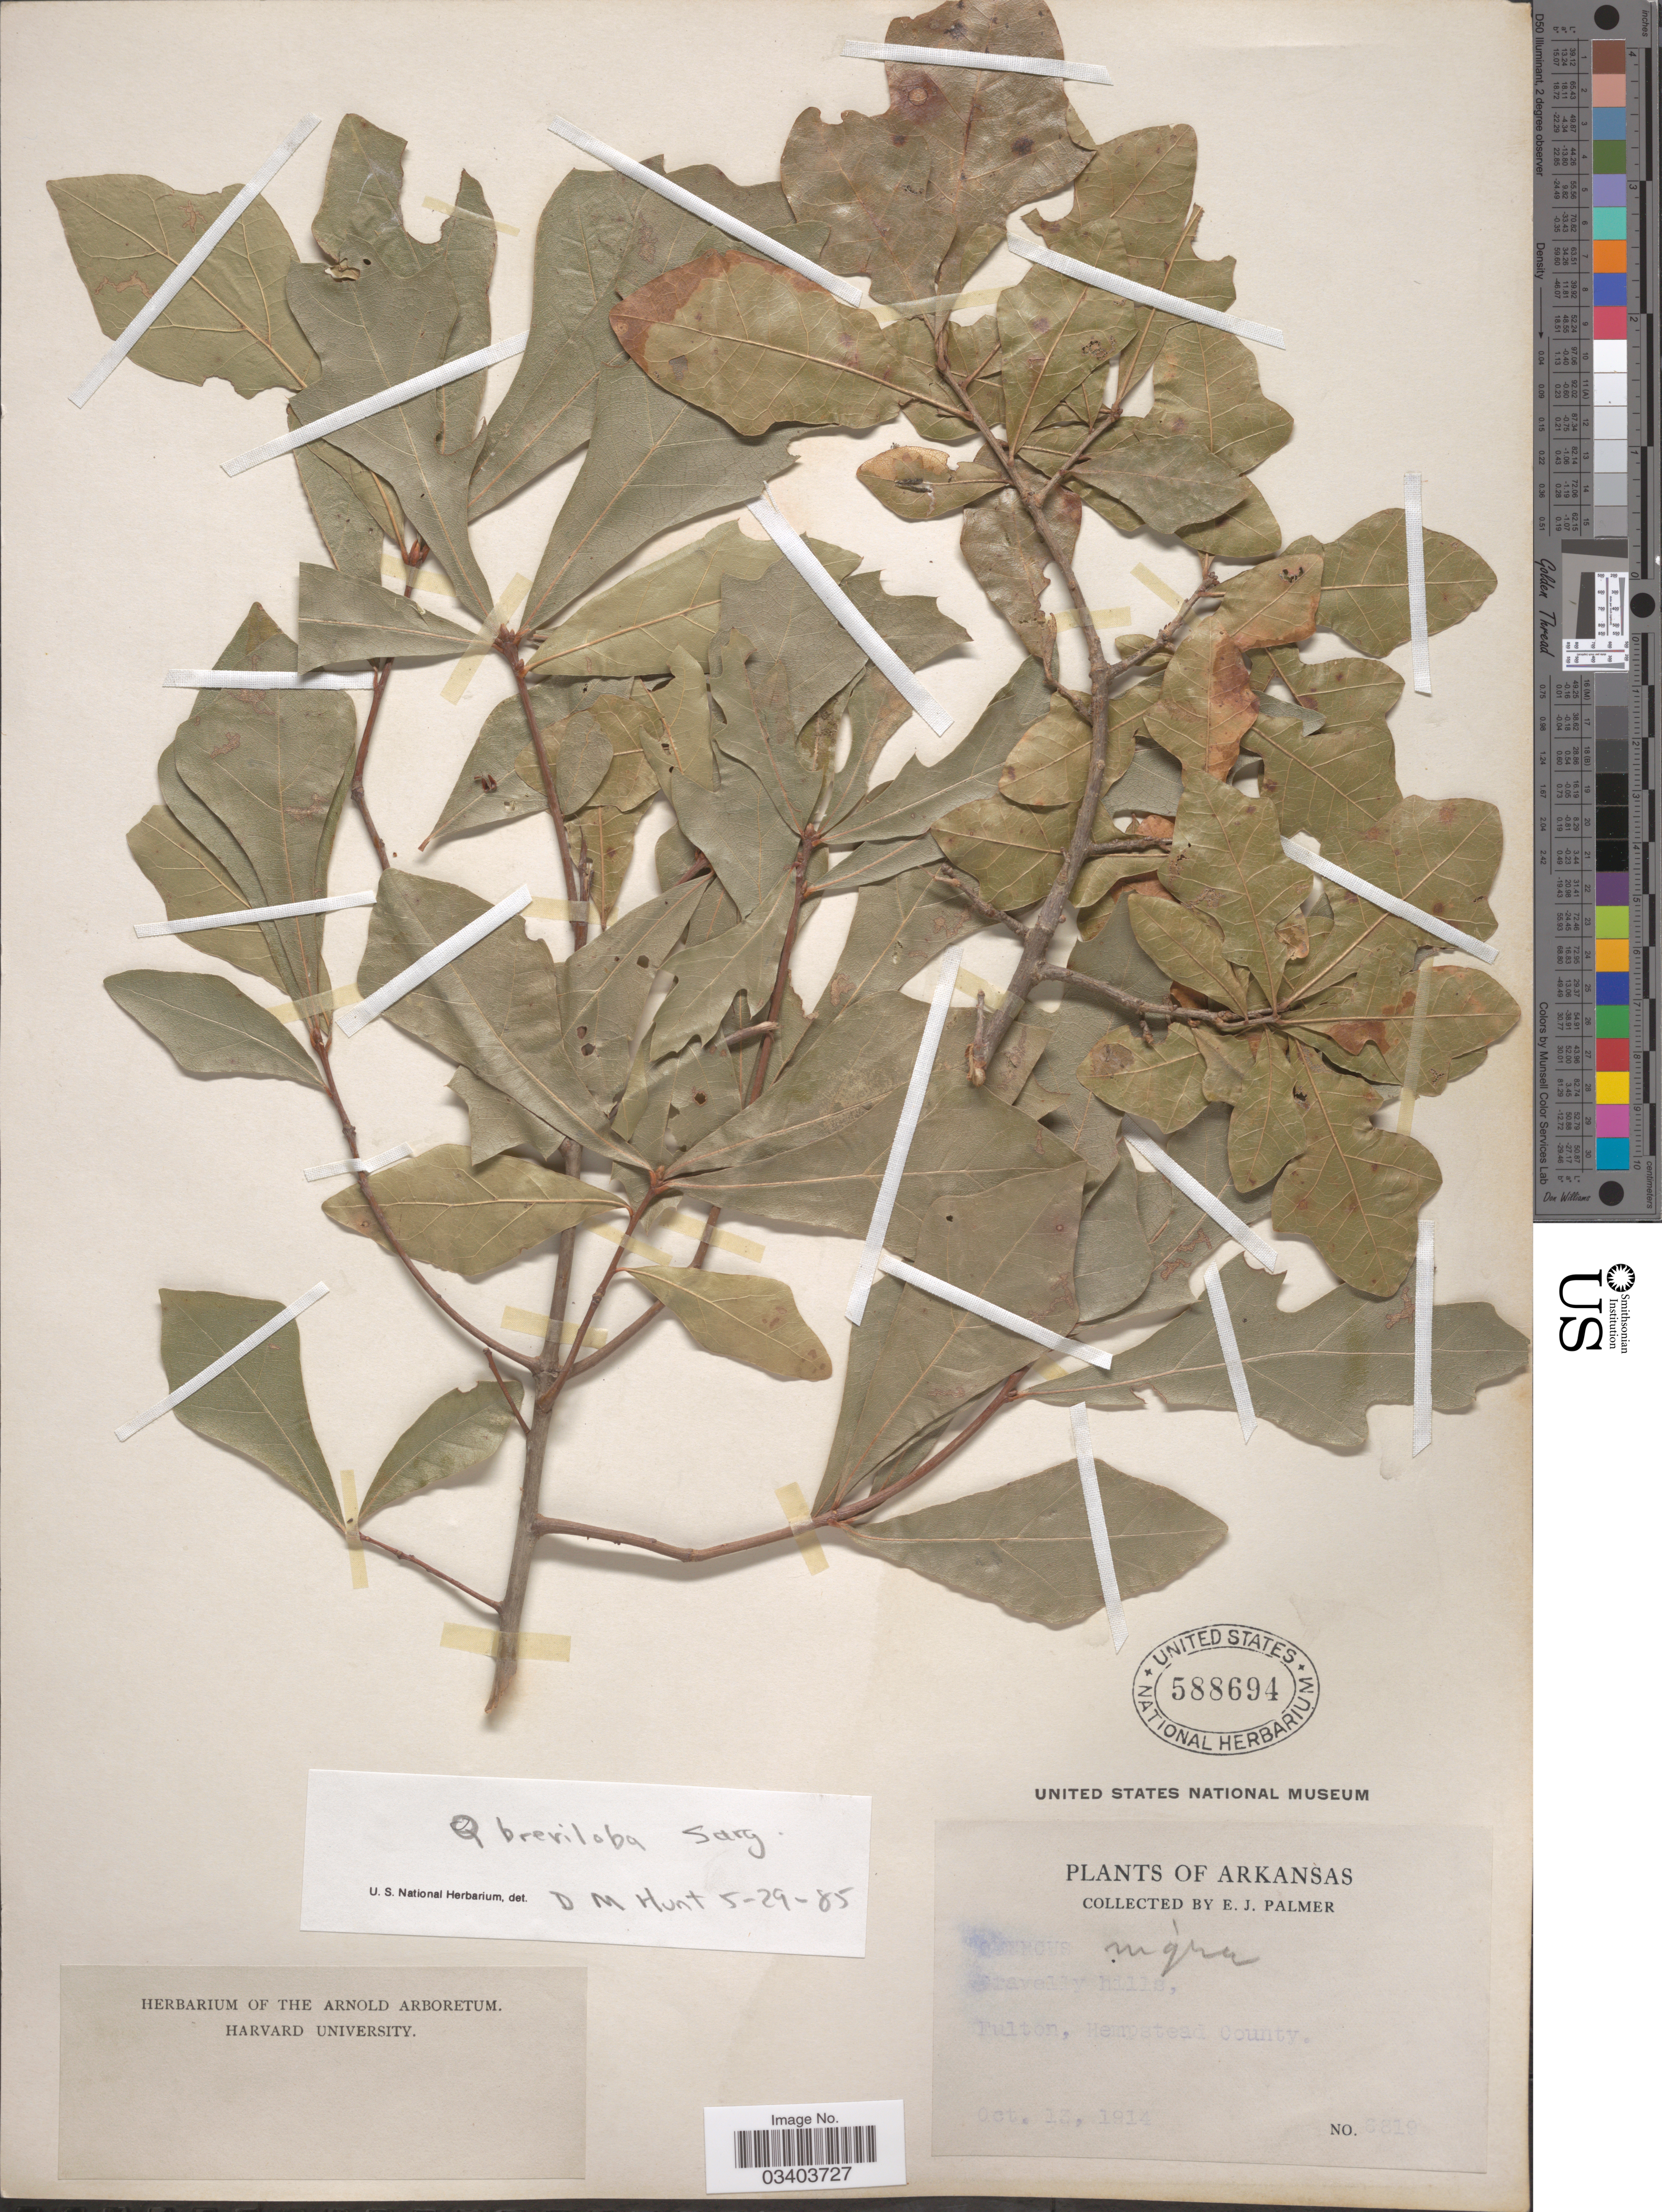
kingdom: Plantae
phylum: Tracheophyta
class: Magnoliopsida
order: Fagales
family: Fagaceae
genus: Quercus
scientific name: Quercus breviloba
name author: (Torr.) Sarg.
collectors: E. J. Palmer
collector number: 6819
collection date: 1914-10-13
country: United States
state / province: Arkansas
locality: Fulton, Hempstead County.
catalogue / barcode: US 588694